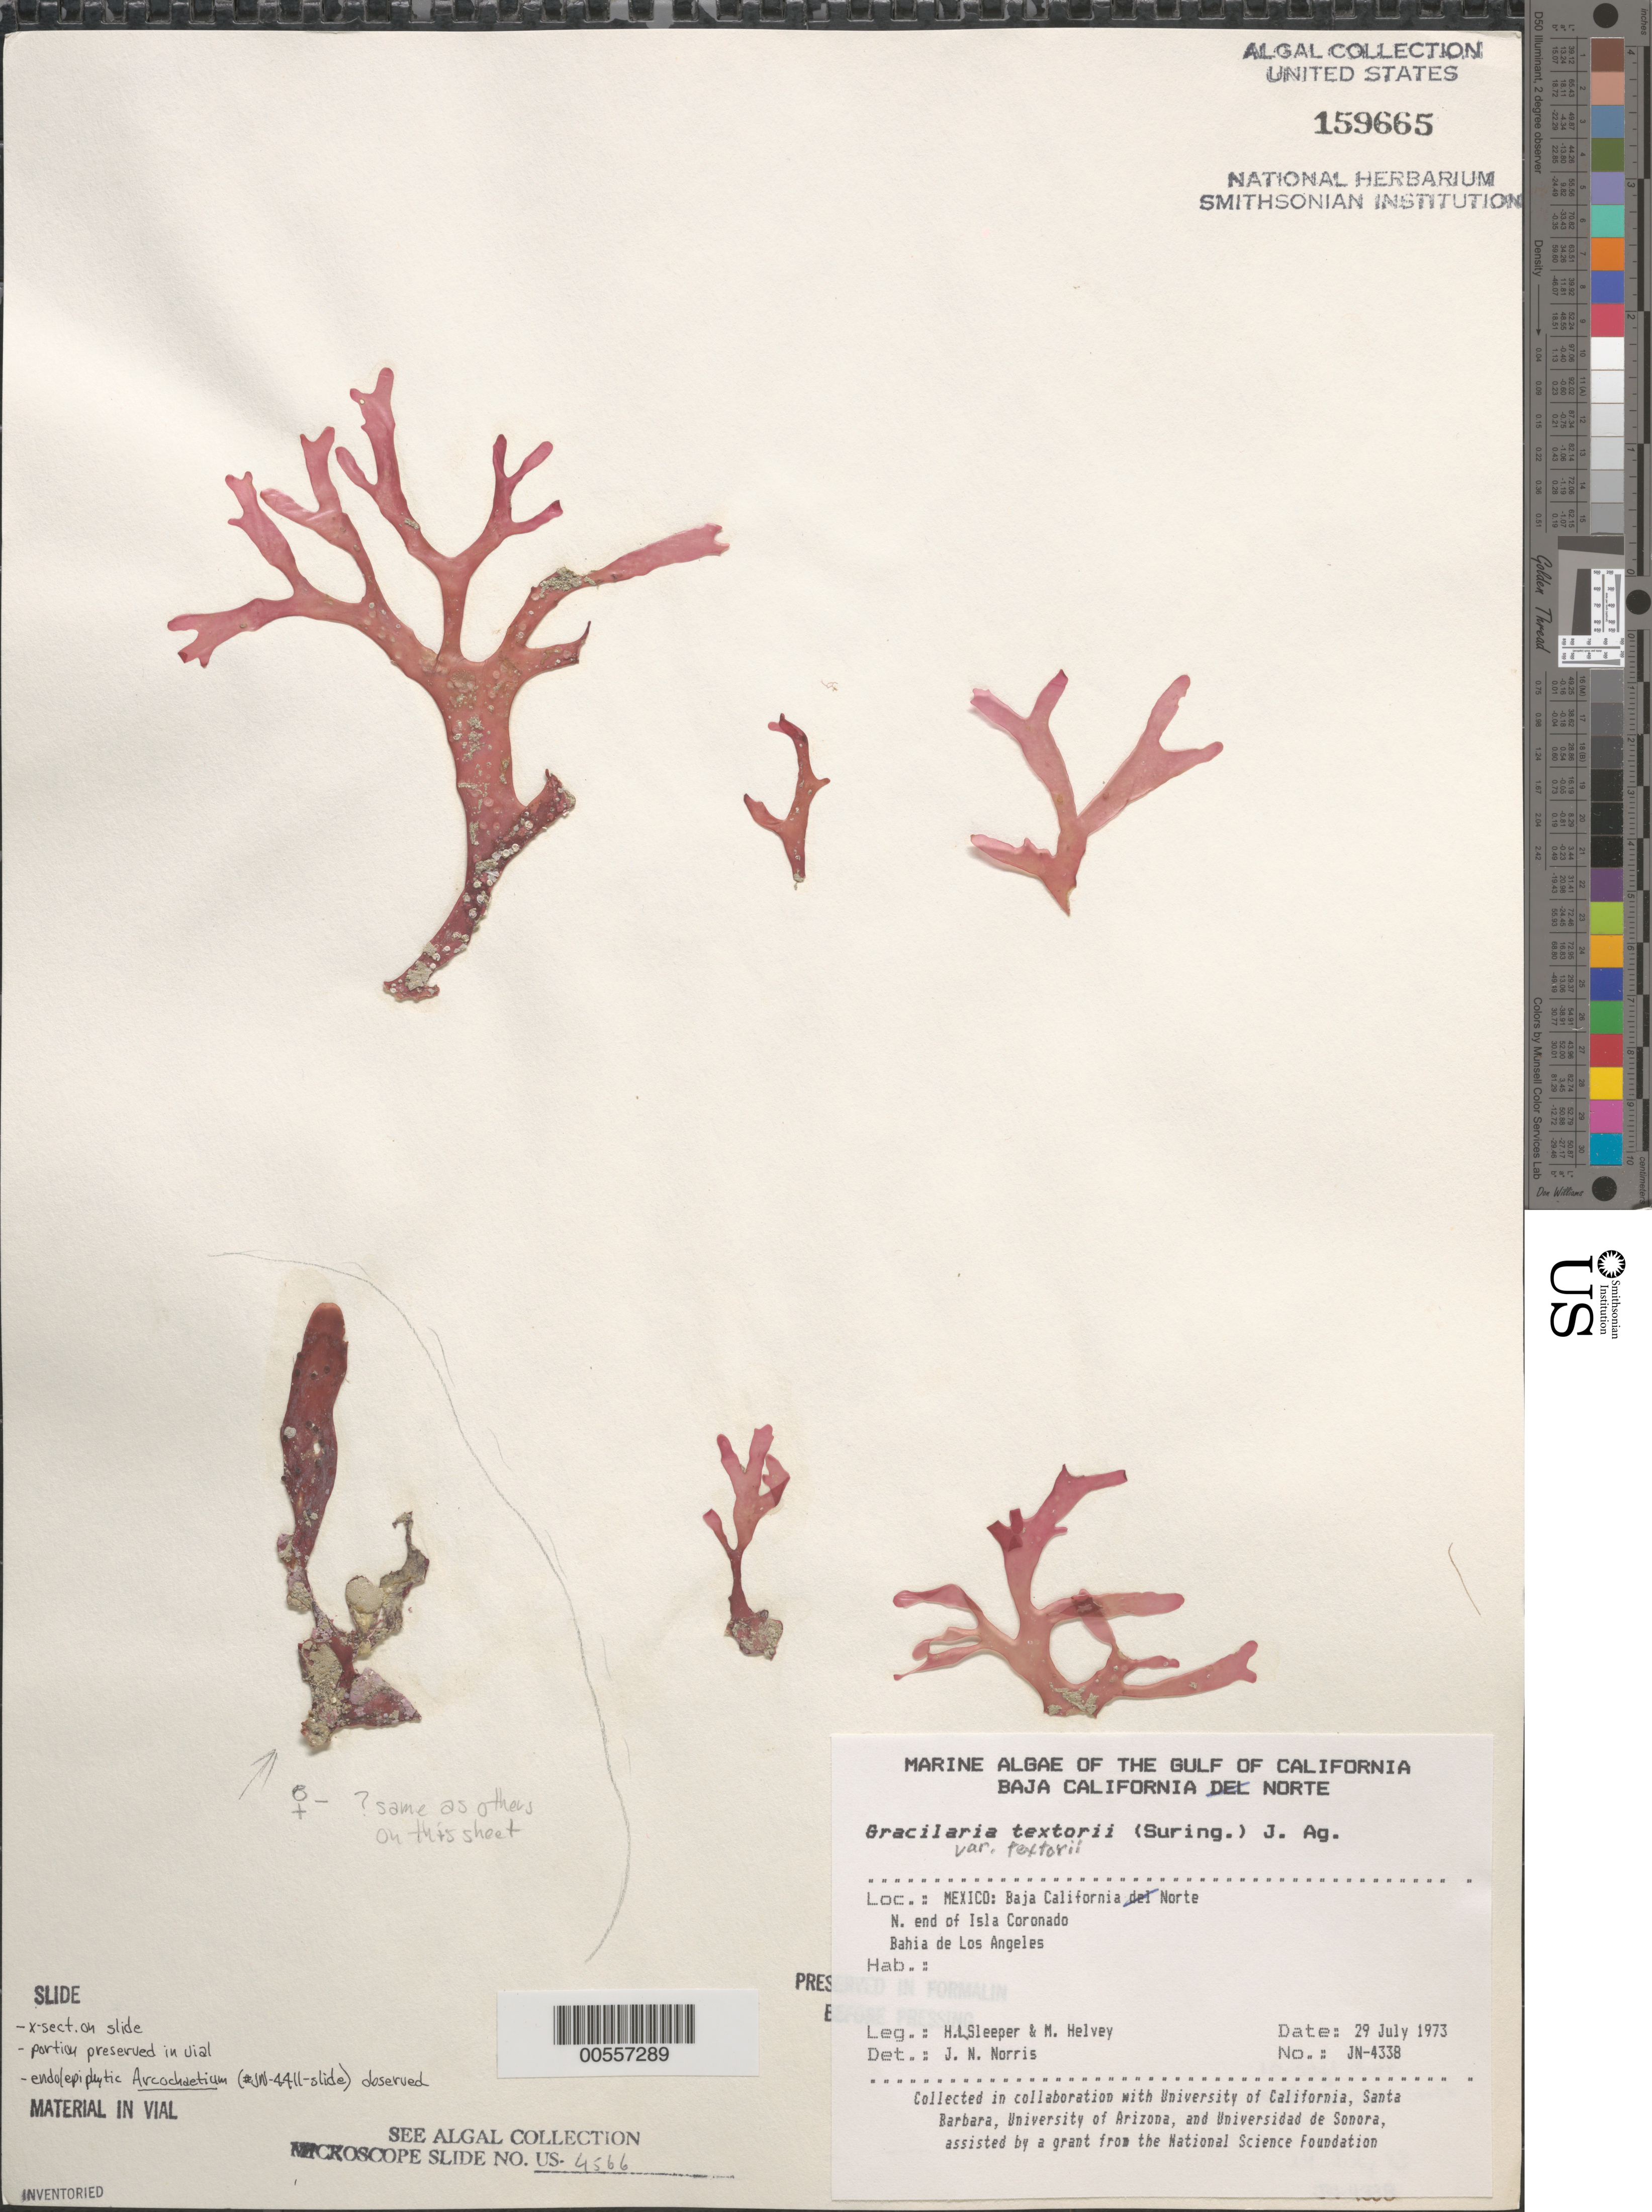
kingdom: Plantae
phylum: Rhodophyta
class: Florideophyceae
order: Gracilariales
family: Gracilariaceae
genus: Gracilaria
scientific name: Gracilaria textorii var. textorii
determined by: Norris, James N.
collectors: H. Sleeper & M. Helvey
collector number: JN-4338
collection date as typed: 29 Jul 1973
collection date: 1973-07-29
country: Mexico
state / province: Baja California Norte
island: Isla Coronado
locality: Bahia de los Angeles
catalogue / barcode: US 159665